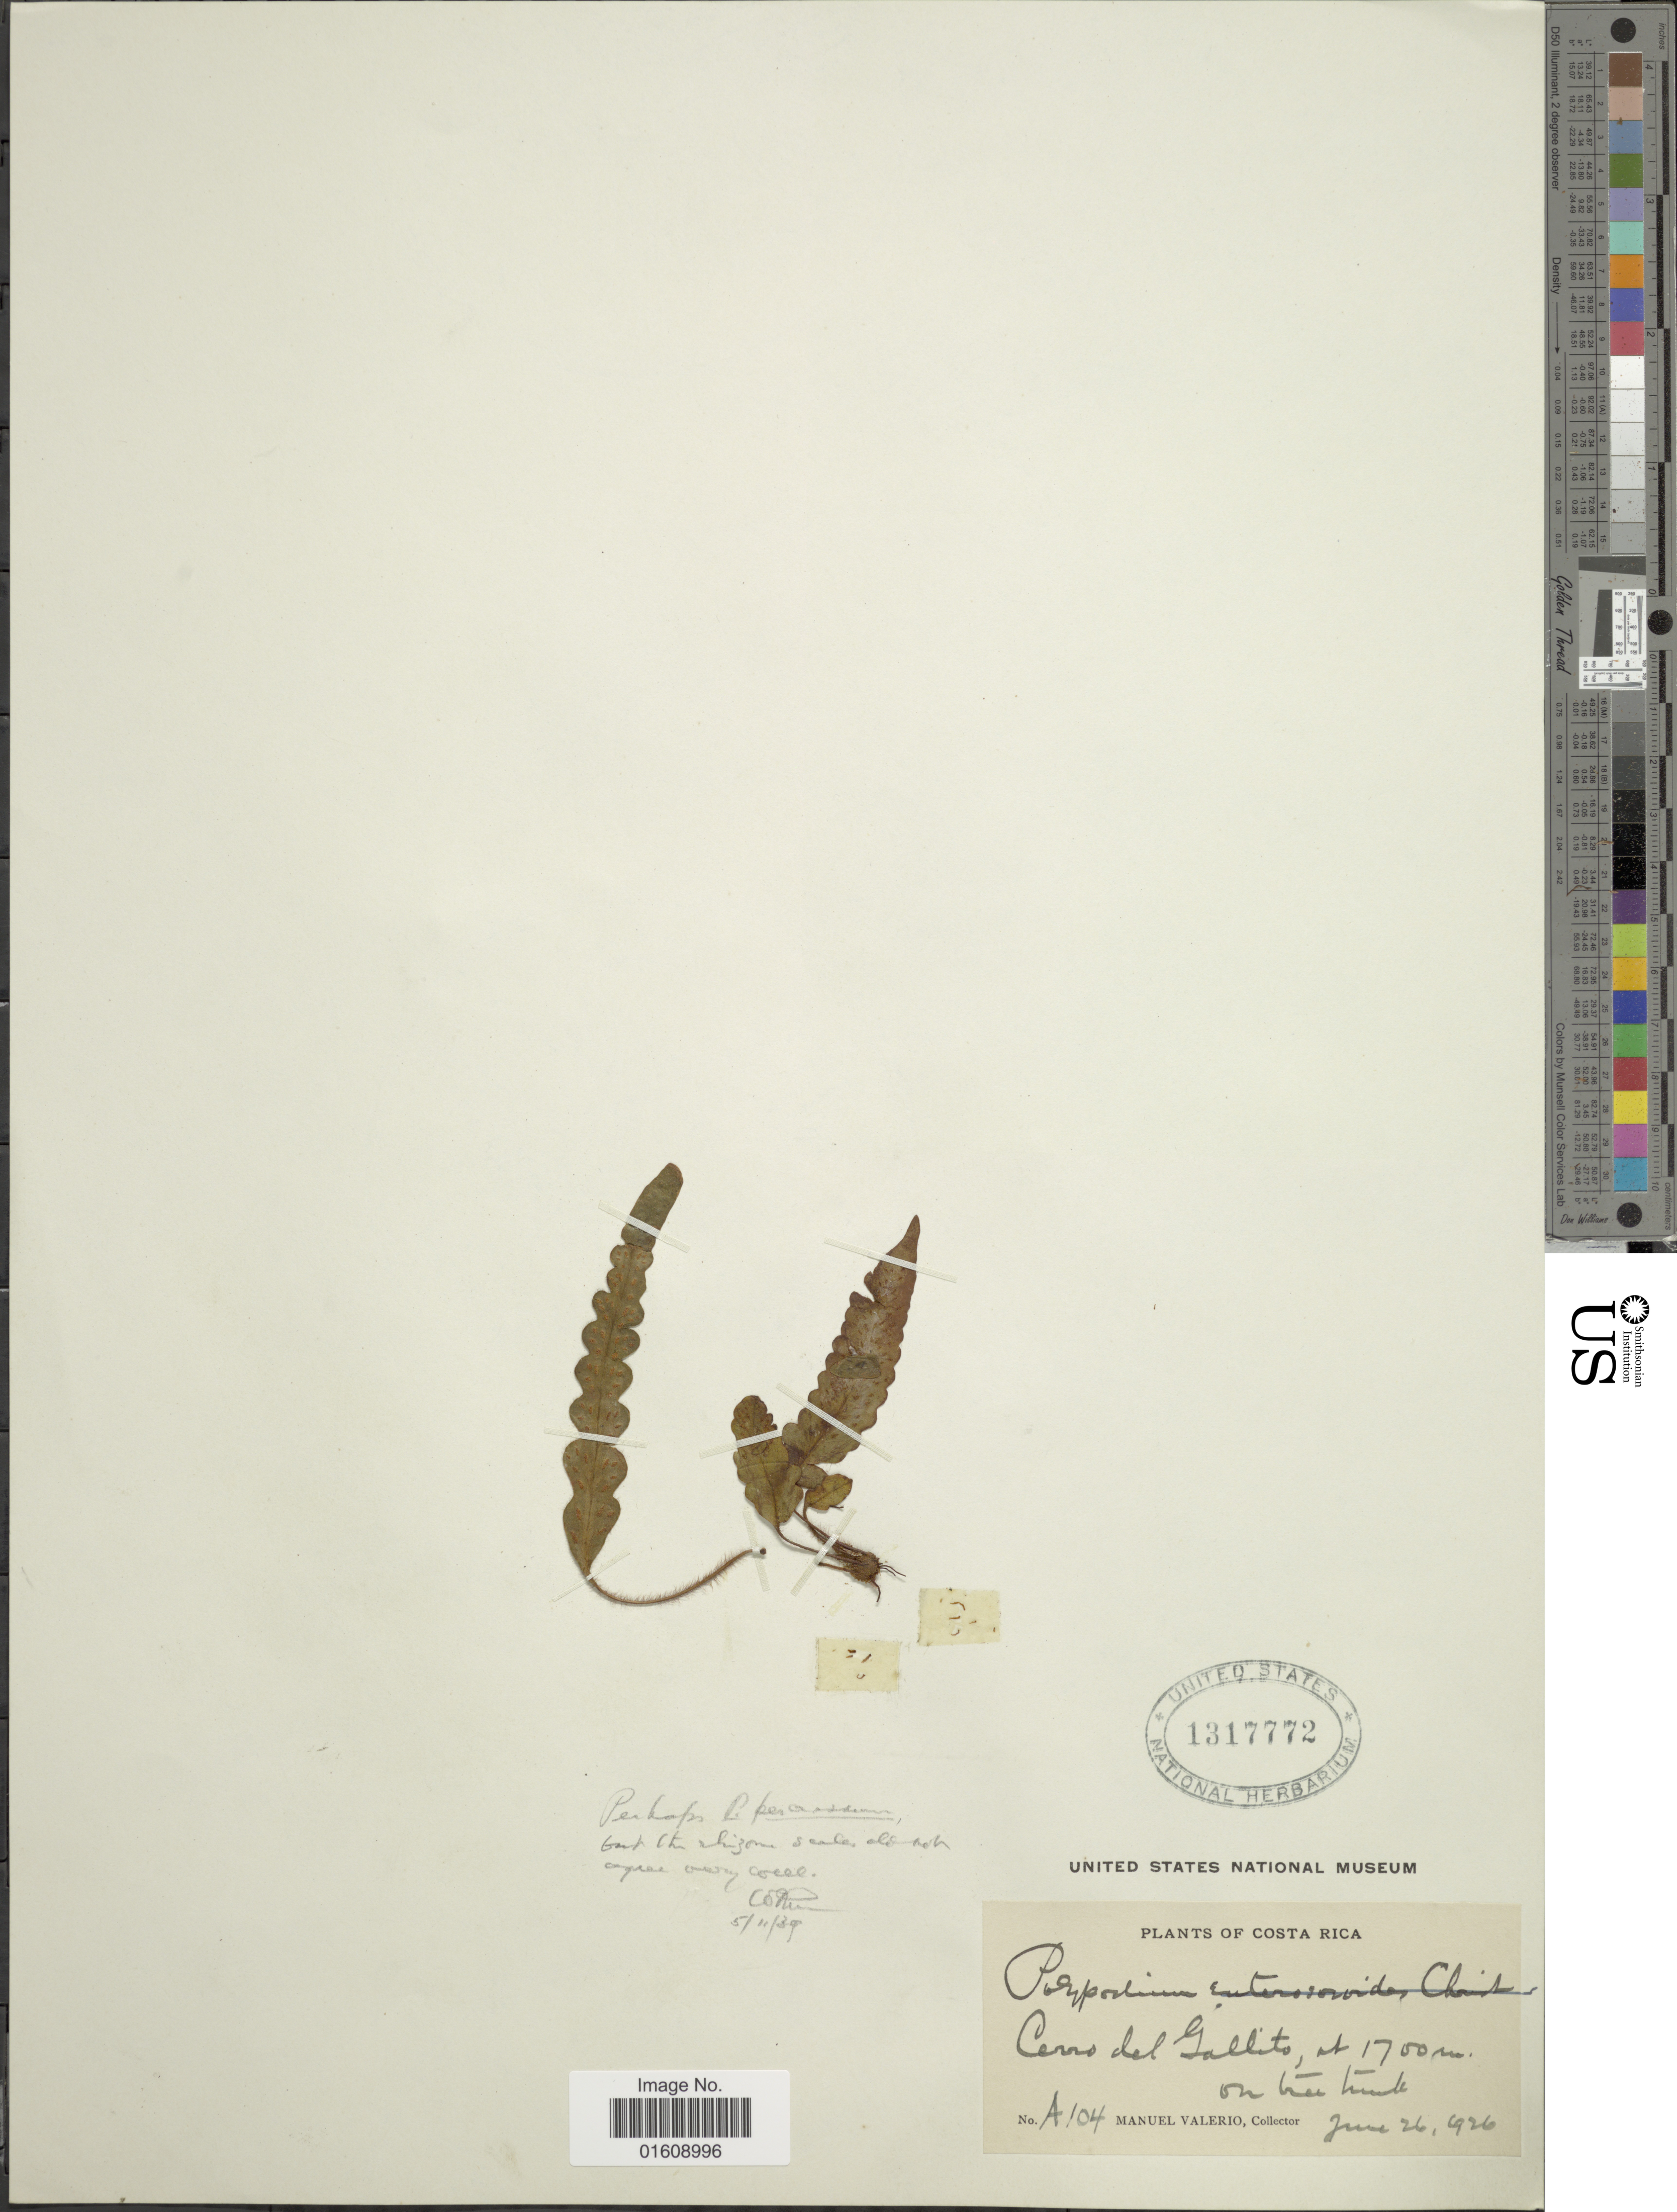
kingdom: Plantae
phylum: Tracheophyta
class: Polypodiopsida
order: Polypodiales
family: Polypodiaceae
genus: Enterosora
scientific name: Enterosora percrassa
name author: (Baker) L.E. Bishop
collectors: M. Valerio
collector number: A104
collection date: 1926-06-26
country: Costa Rica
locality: Costa Rica, Cerro del Gallito.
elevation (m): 1700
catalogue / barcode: US 1317772